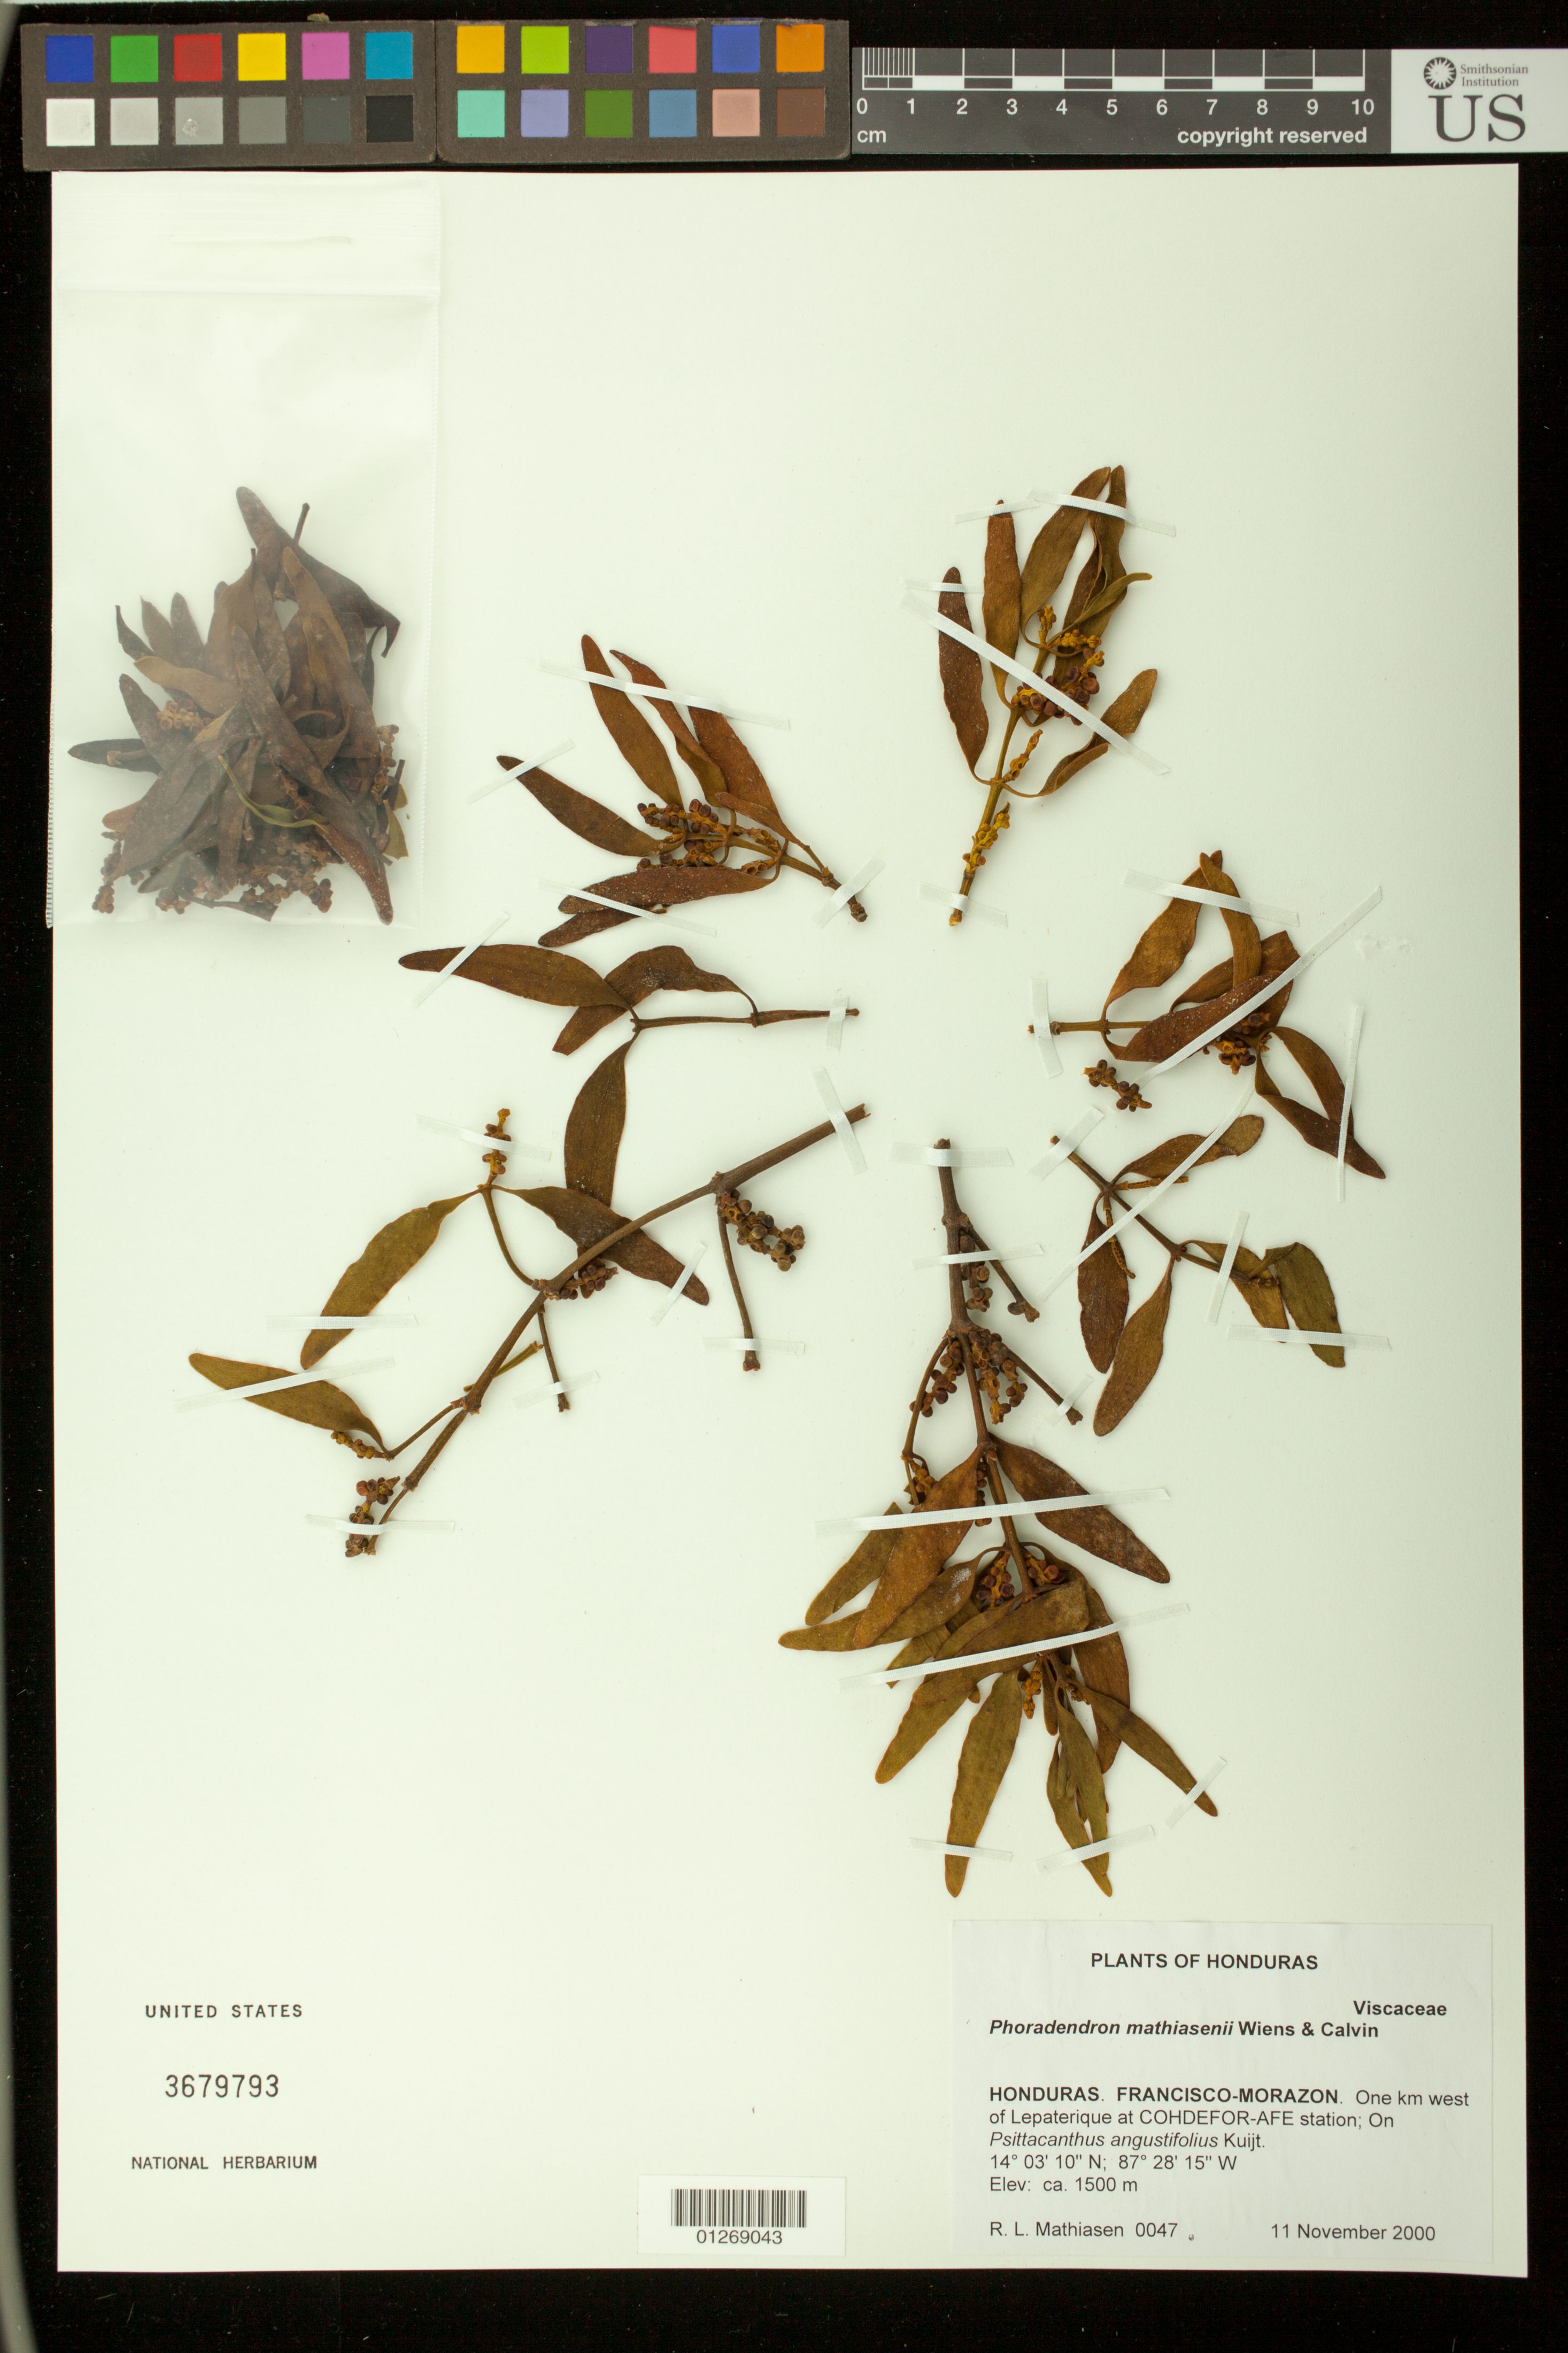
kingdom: Plantae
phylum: Tracheophyta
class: Magnoliopsida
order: Santalales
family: Viscaceae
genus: Phoradendron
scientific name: Phoradendron mathiasenii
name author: Wiens & Calvin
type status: Isotype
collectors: R. Mathiasen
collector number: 0047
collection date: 2000-11-11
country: Honduras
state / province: Fco. Morazán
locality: Francisco-Morazon [sic]. One km west of Lepaterique at COHDEFOR-AFE station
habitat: On Psittacanthus angustifolius Kuijt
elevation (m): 1500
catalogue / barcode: US 3679793